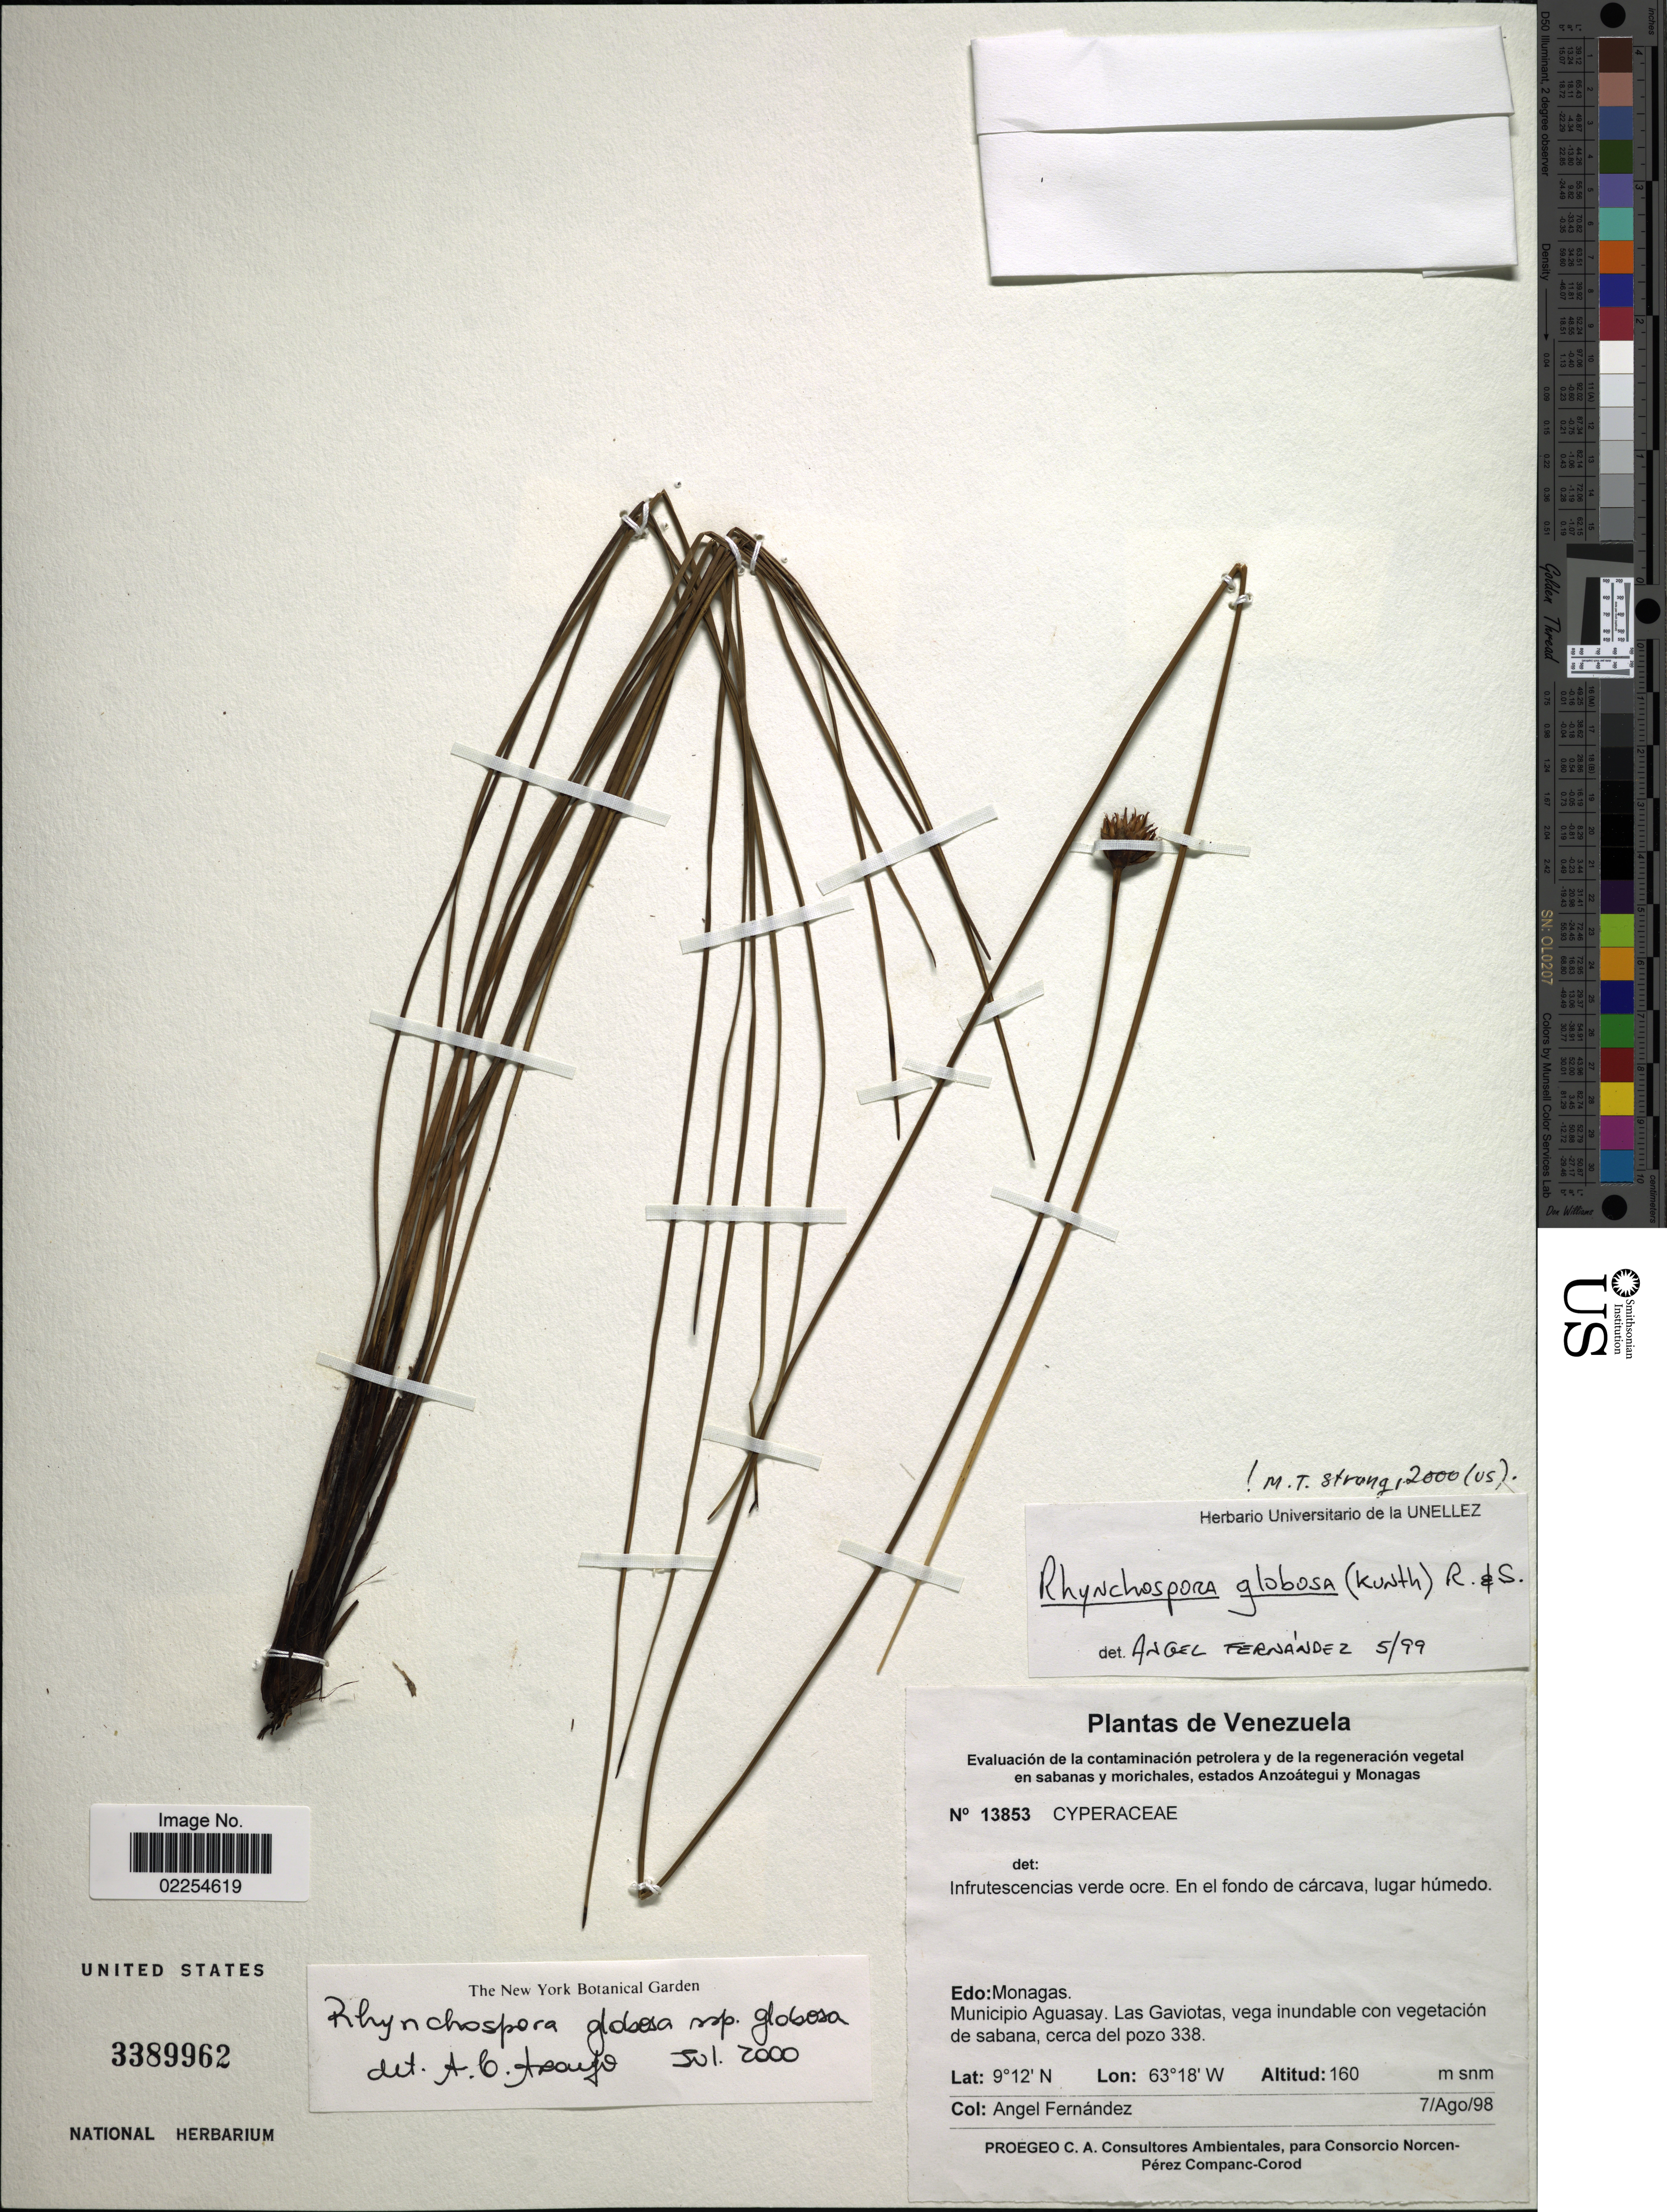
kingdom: Plantae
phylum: Tracheophyta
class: Liliopsida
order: Poales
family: Cyperaceae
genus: Rhynchospora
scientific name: Rhynchospora globosa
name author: (Kunth) Roem. & Schult.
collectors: Á. Fernández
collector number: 13853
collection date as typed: Transcribed d/m/y: 7/8/98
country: Venezuela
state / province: Monagas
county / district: Aguasay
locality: Municipio Aguasay, Las Gaviotas, vega inundable con vegetación de sabana, cerca del pozo 338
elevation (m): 160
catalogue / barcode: US 3389962